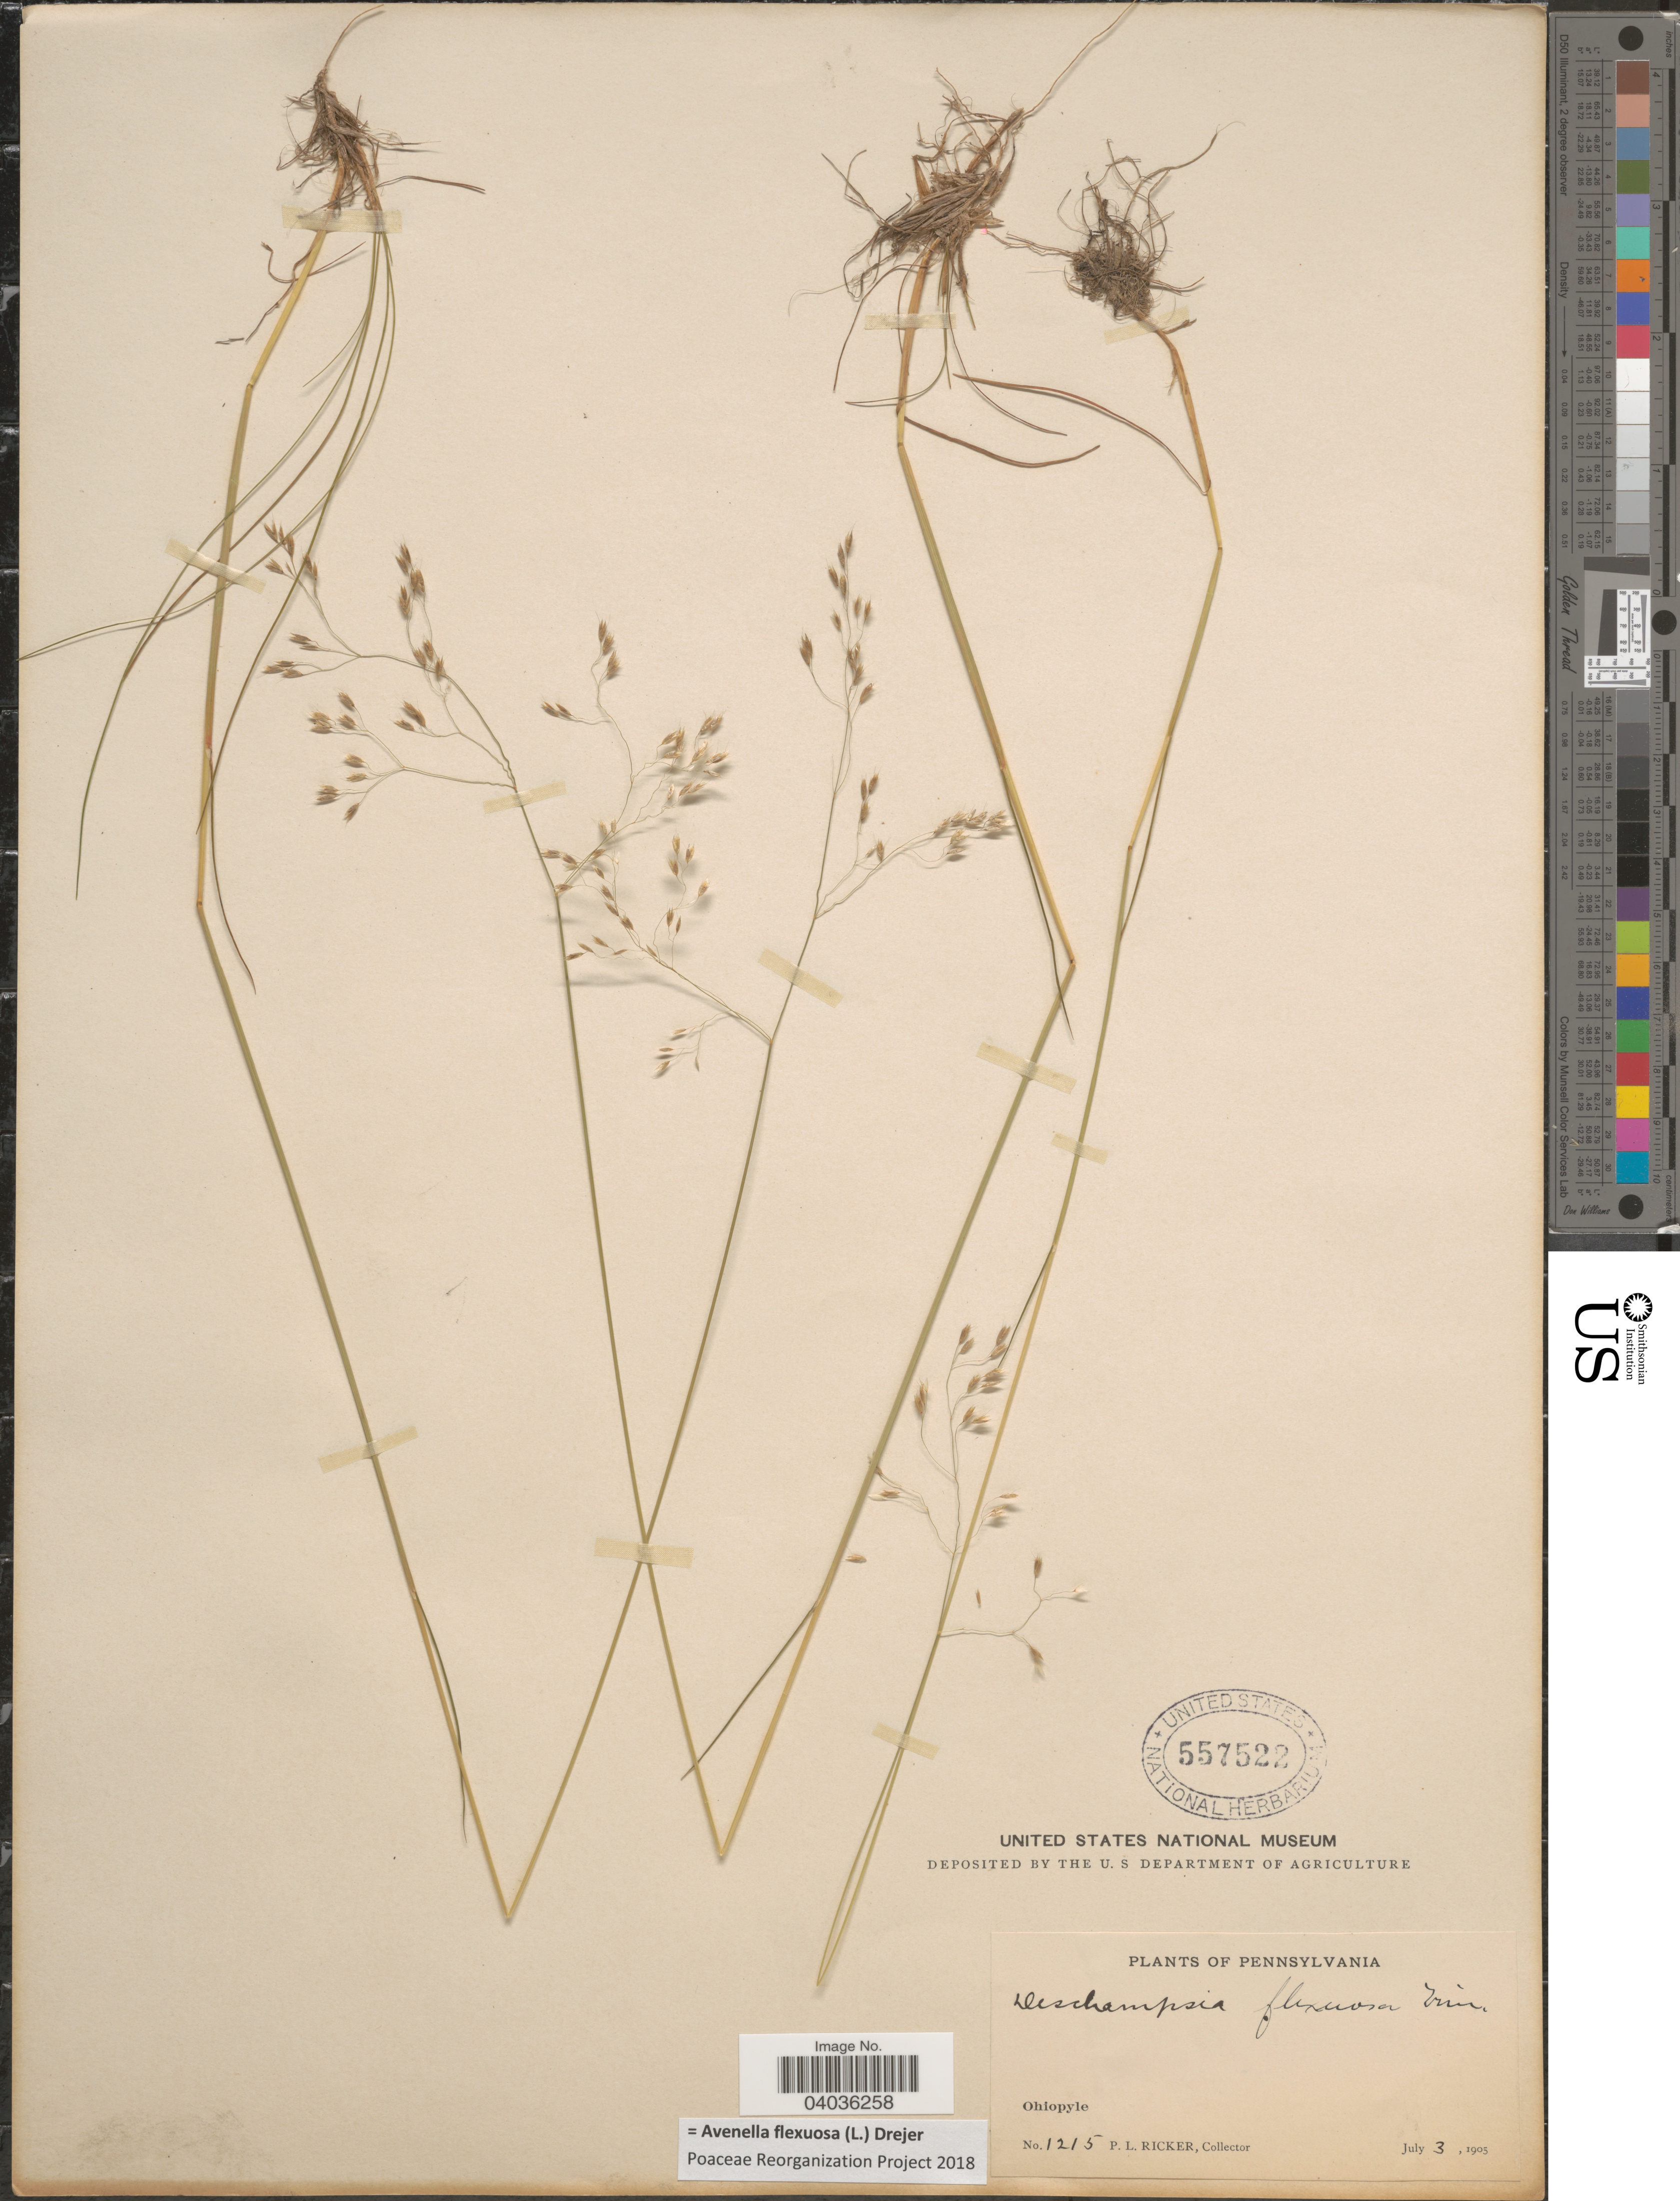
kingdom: Plantae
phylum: Tracheophyta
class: Liliopsida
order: Poales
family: Poaceae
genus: Avenella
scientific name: Avenella flexuosa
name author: (L.) Drejer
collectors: P. Ricker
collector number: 1215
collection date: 1905-07-03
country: United States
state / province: Pennsylvania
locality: Ohiopyle.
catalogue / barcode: US 557522